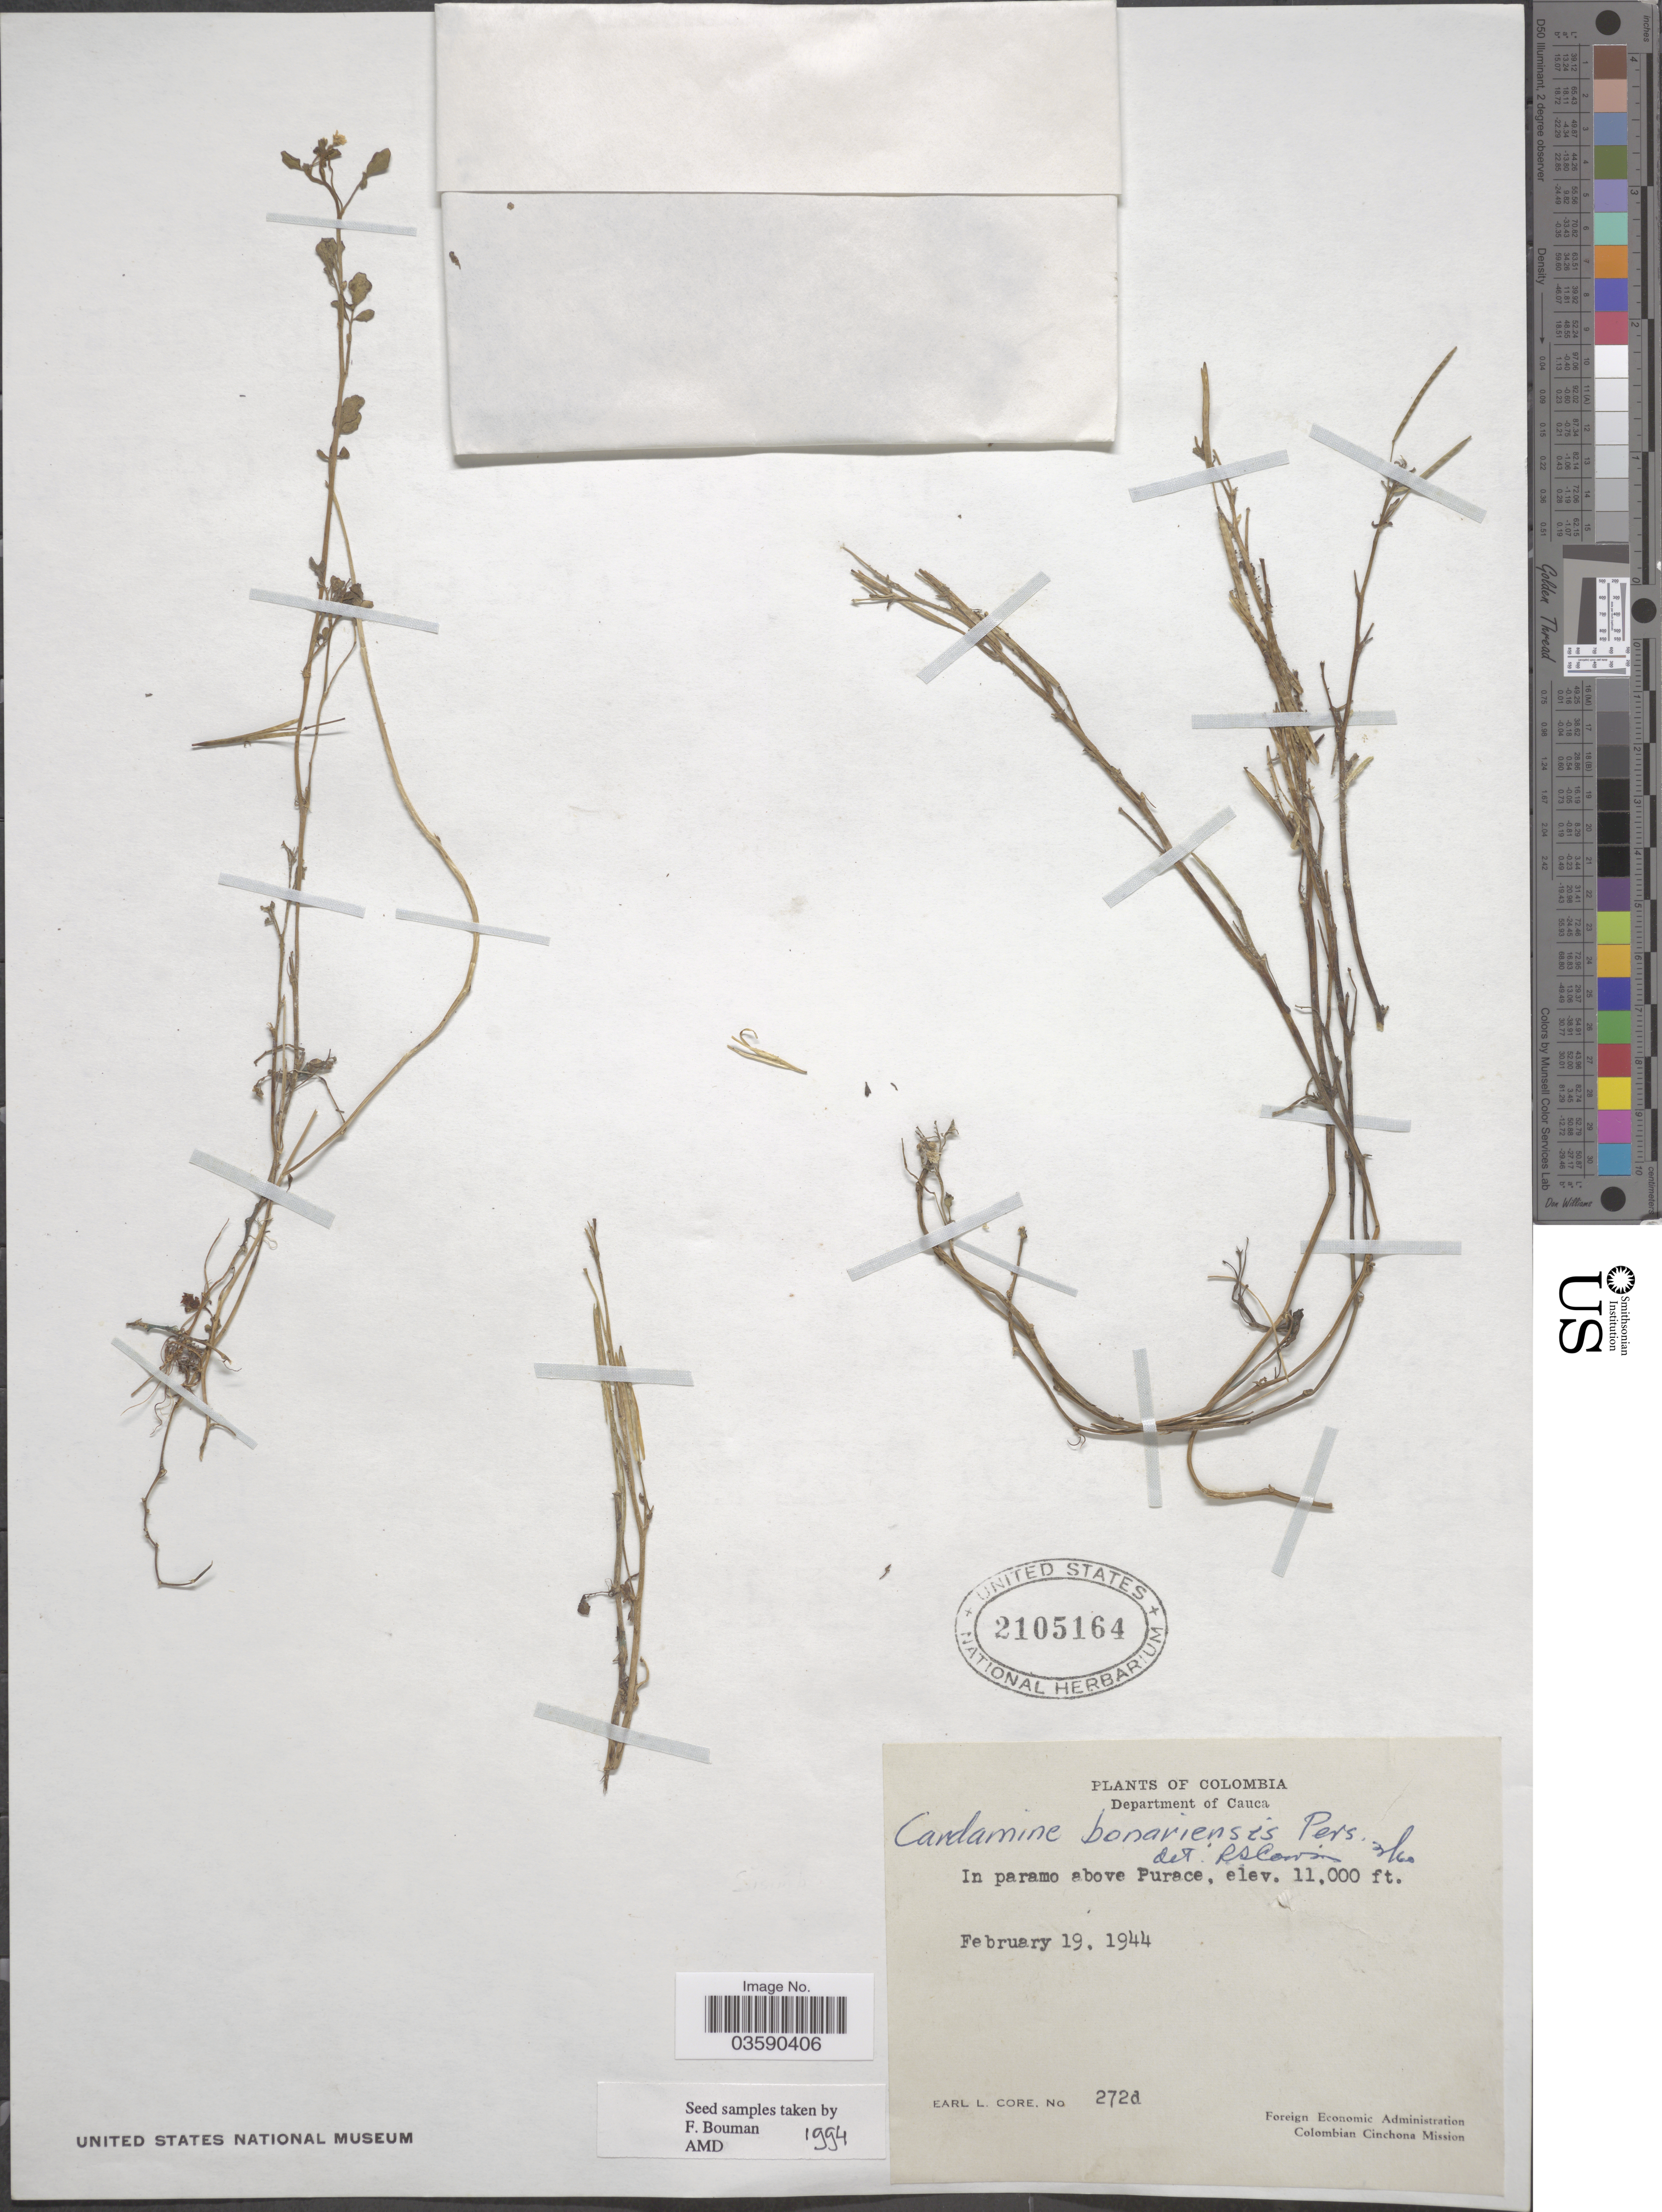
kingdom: Plantae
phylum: Tracheophyta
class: Magnoliopsida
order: Brassicales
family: Brassicaceae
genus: Cardamine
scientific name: Cardamine bonariensis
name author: Pers.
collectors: E. L. Core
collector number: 272d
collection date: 1944-02-19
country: Colombia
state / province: Cauca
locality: Department of Cauca. In paramo above Purace.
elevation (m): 3353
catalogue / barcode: US 2105164